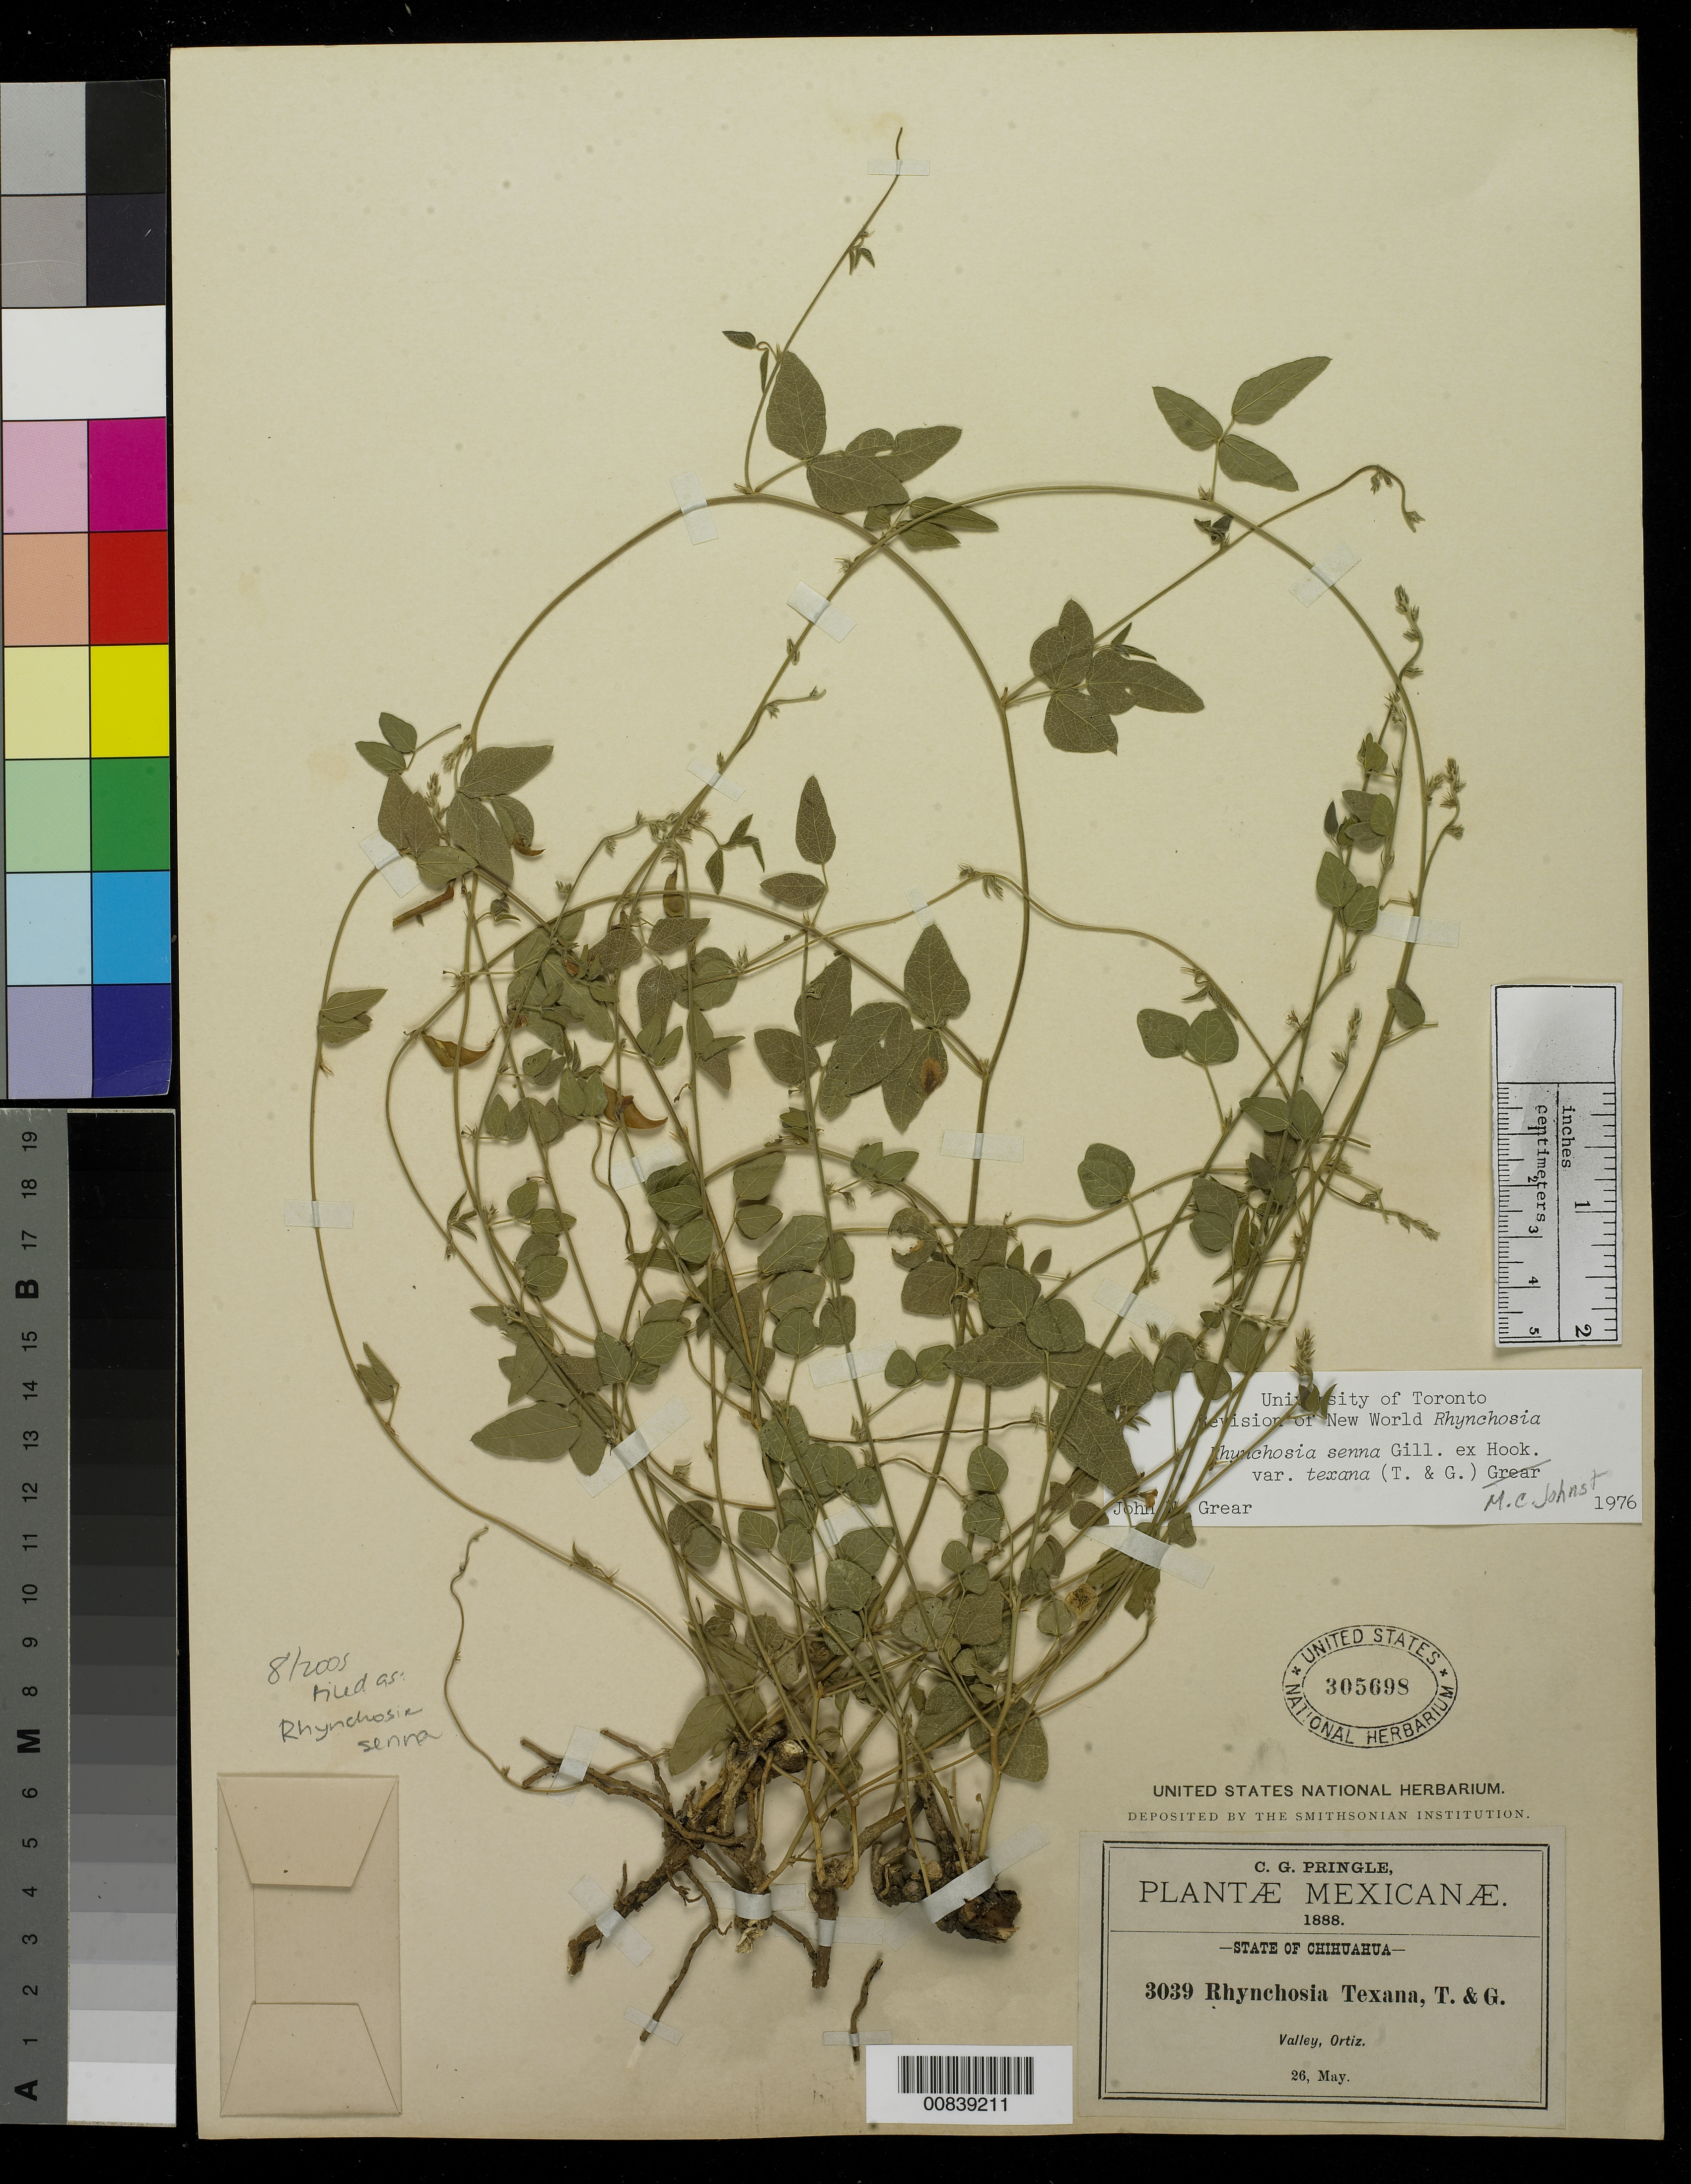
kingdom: Plantae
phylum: Tracheophyta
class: Magnoliopsida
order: Fabales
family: Fabaceae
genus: Rhynchosia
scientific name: Rhynchosia senna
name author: Gillies ex Hook.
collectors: C. G. Pringle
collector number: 3039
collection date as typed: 26 May 1888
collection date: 1888-05-26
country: Mexico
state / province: Chihuahua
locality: Valley, Ortiz.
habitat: Valley.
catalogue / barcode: US 305698